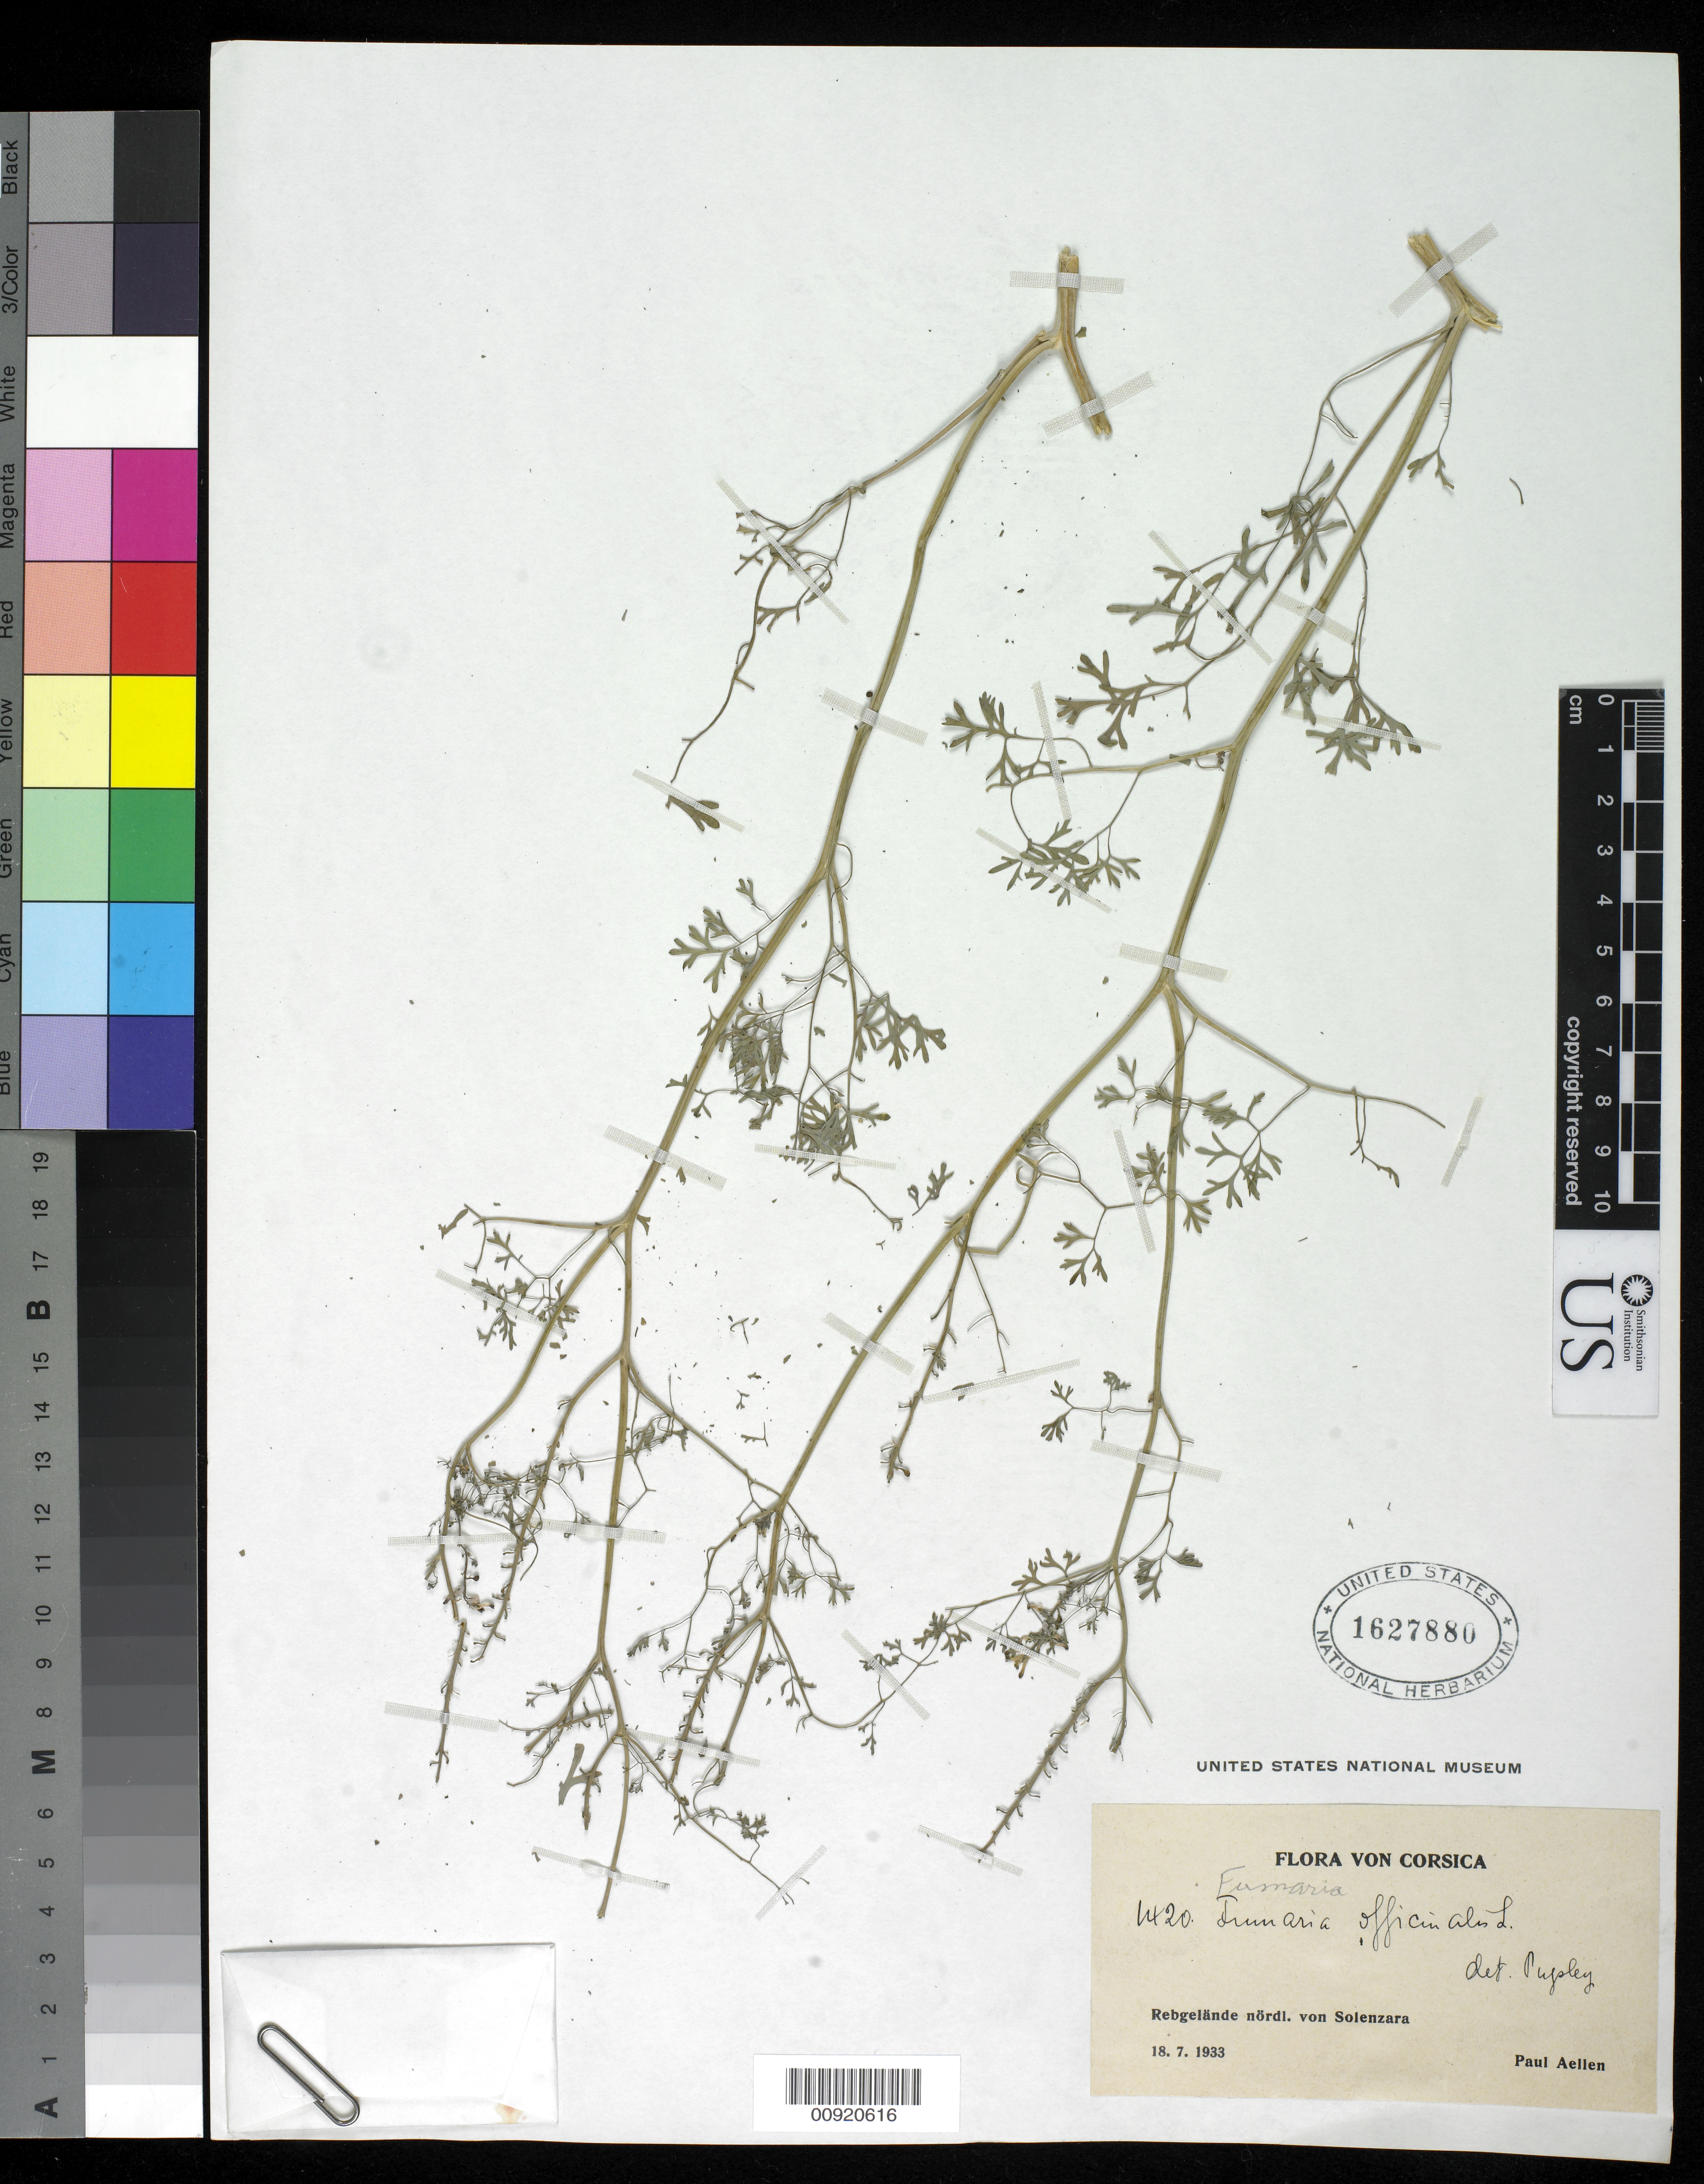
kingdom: Plantae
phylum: Tracheophyta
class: Magnoliopsida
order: Ranunculales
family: Papaveraceae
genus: Fumaria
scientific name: Fumaria officinalis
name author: L.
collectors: P. Aellen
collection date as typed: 18 Jul 1933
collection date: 1933-07-18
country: France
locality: Corsica. Rebgelände nördl. Von Solenzara.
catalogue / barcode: US 1627880